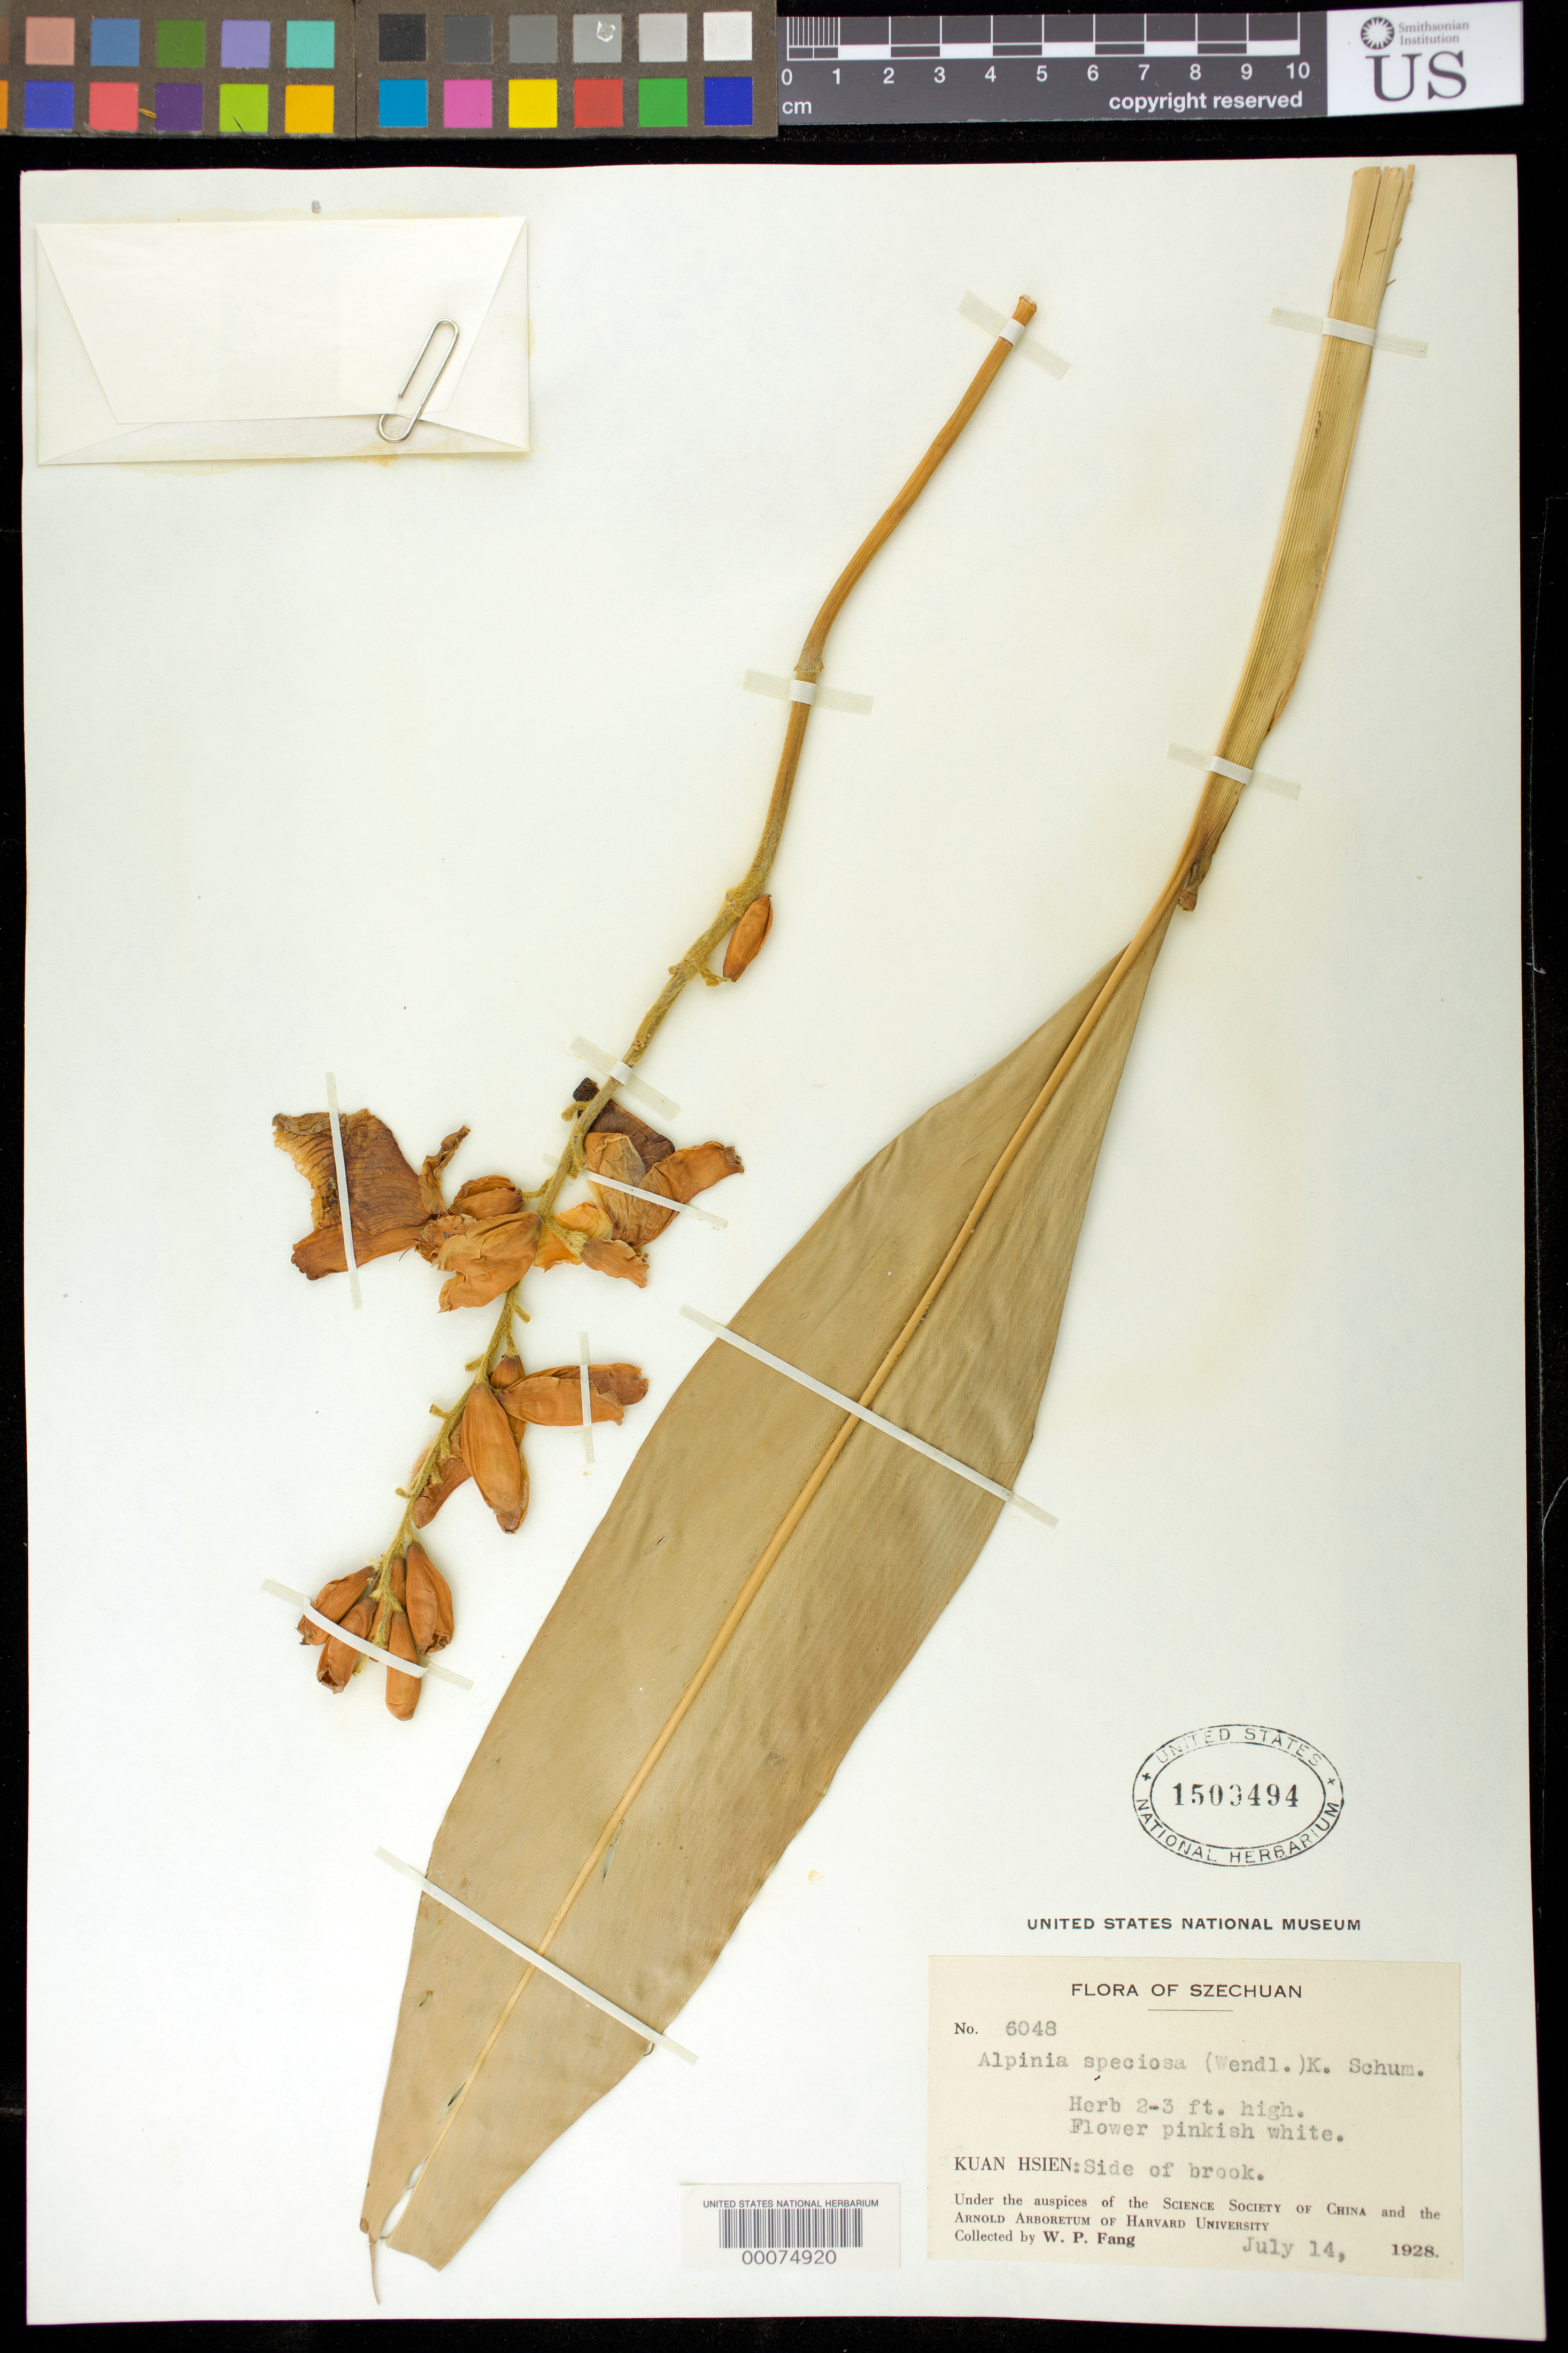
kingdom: Plantae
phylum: Tracheophyta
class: Liliopsida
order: Zingiberales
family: Zingiberaceae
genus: Alpinia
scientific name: Alpinia zerumbet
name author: (Pers.) B.L. Burtt & R.M. Sm.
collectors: W. P. Fang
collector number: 6048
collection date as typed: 14 Jul 1928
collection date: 1928-07-14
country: China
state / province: Sichuan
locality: Kuan hsien, side of brook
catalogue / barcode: US 1509494